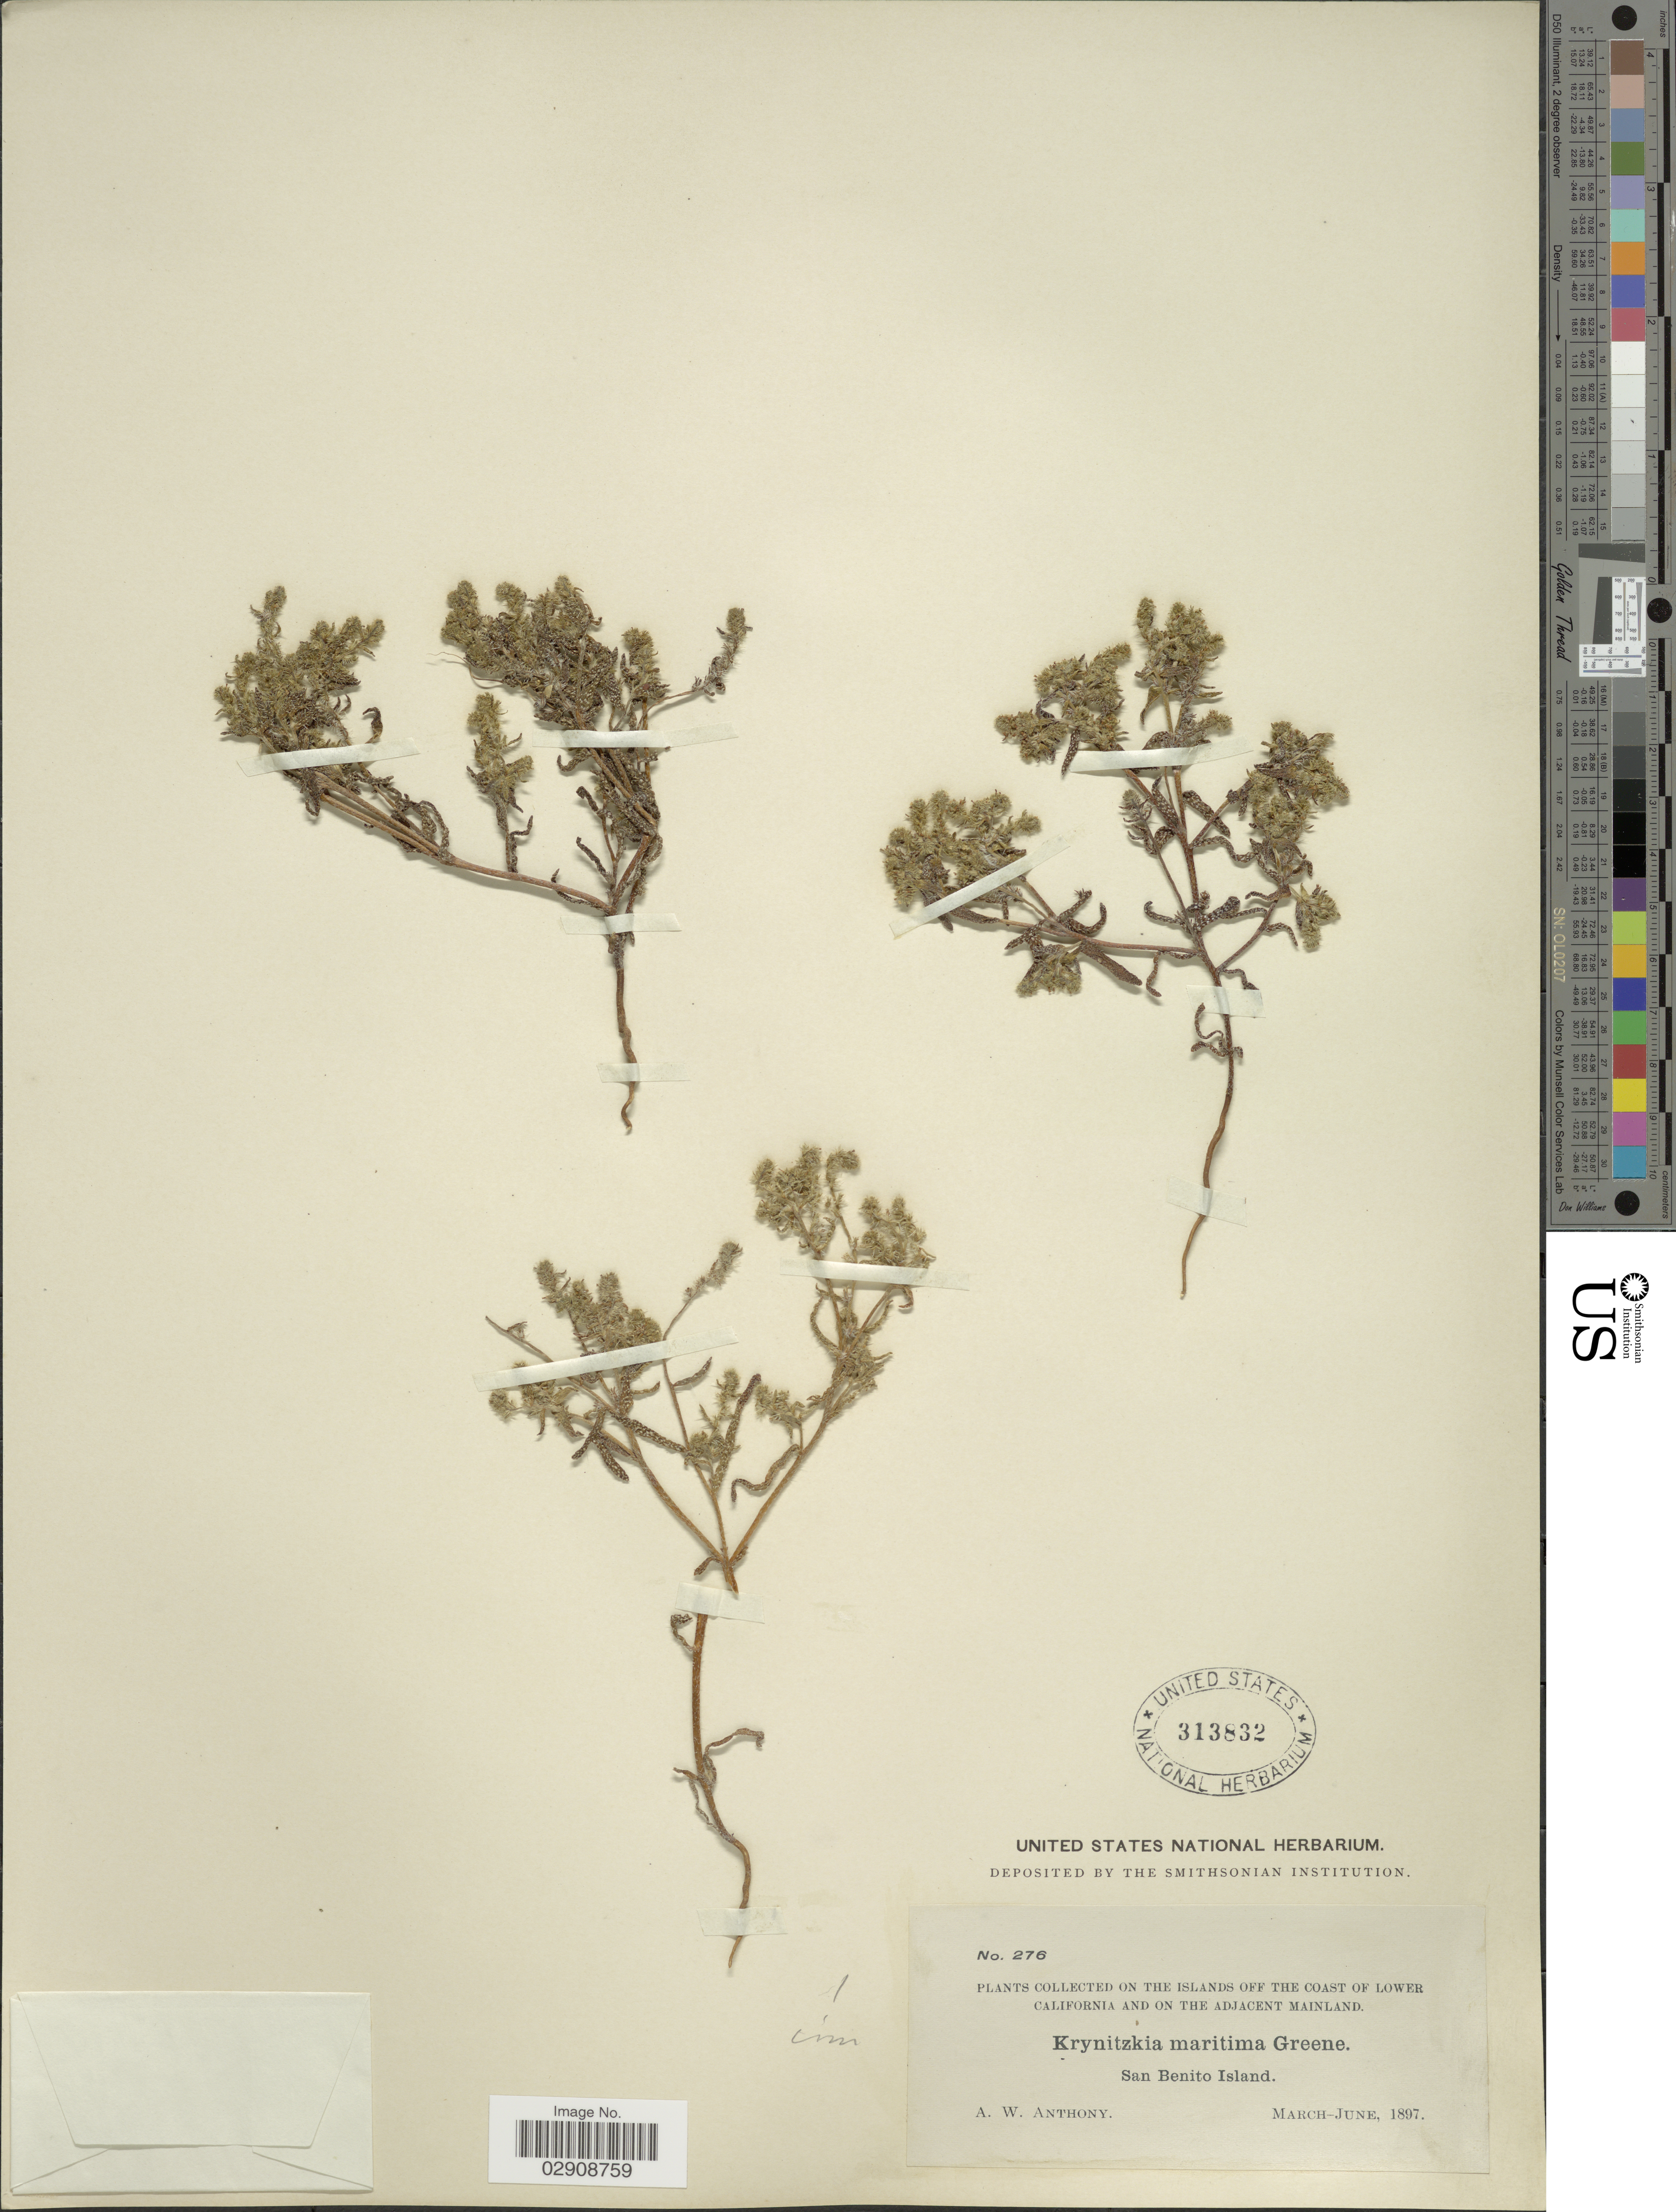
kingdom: Plantae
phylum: Tracheophyta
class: Magnoliopsida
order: Boraginales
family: Boraginaceae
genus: Cryptantha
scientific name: Cryptantha maritima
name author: (Greene) Greene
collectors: A. W. Anthony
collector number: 276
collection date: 1897-03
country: Mexico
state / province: Baja California Norte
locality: Collected on the Islands off the coast of Lower California and on the adjacent Mainland. San Benito Island.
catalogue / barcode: US 313832